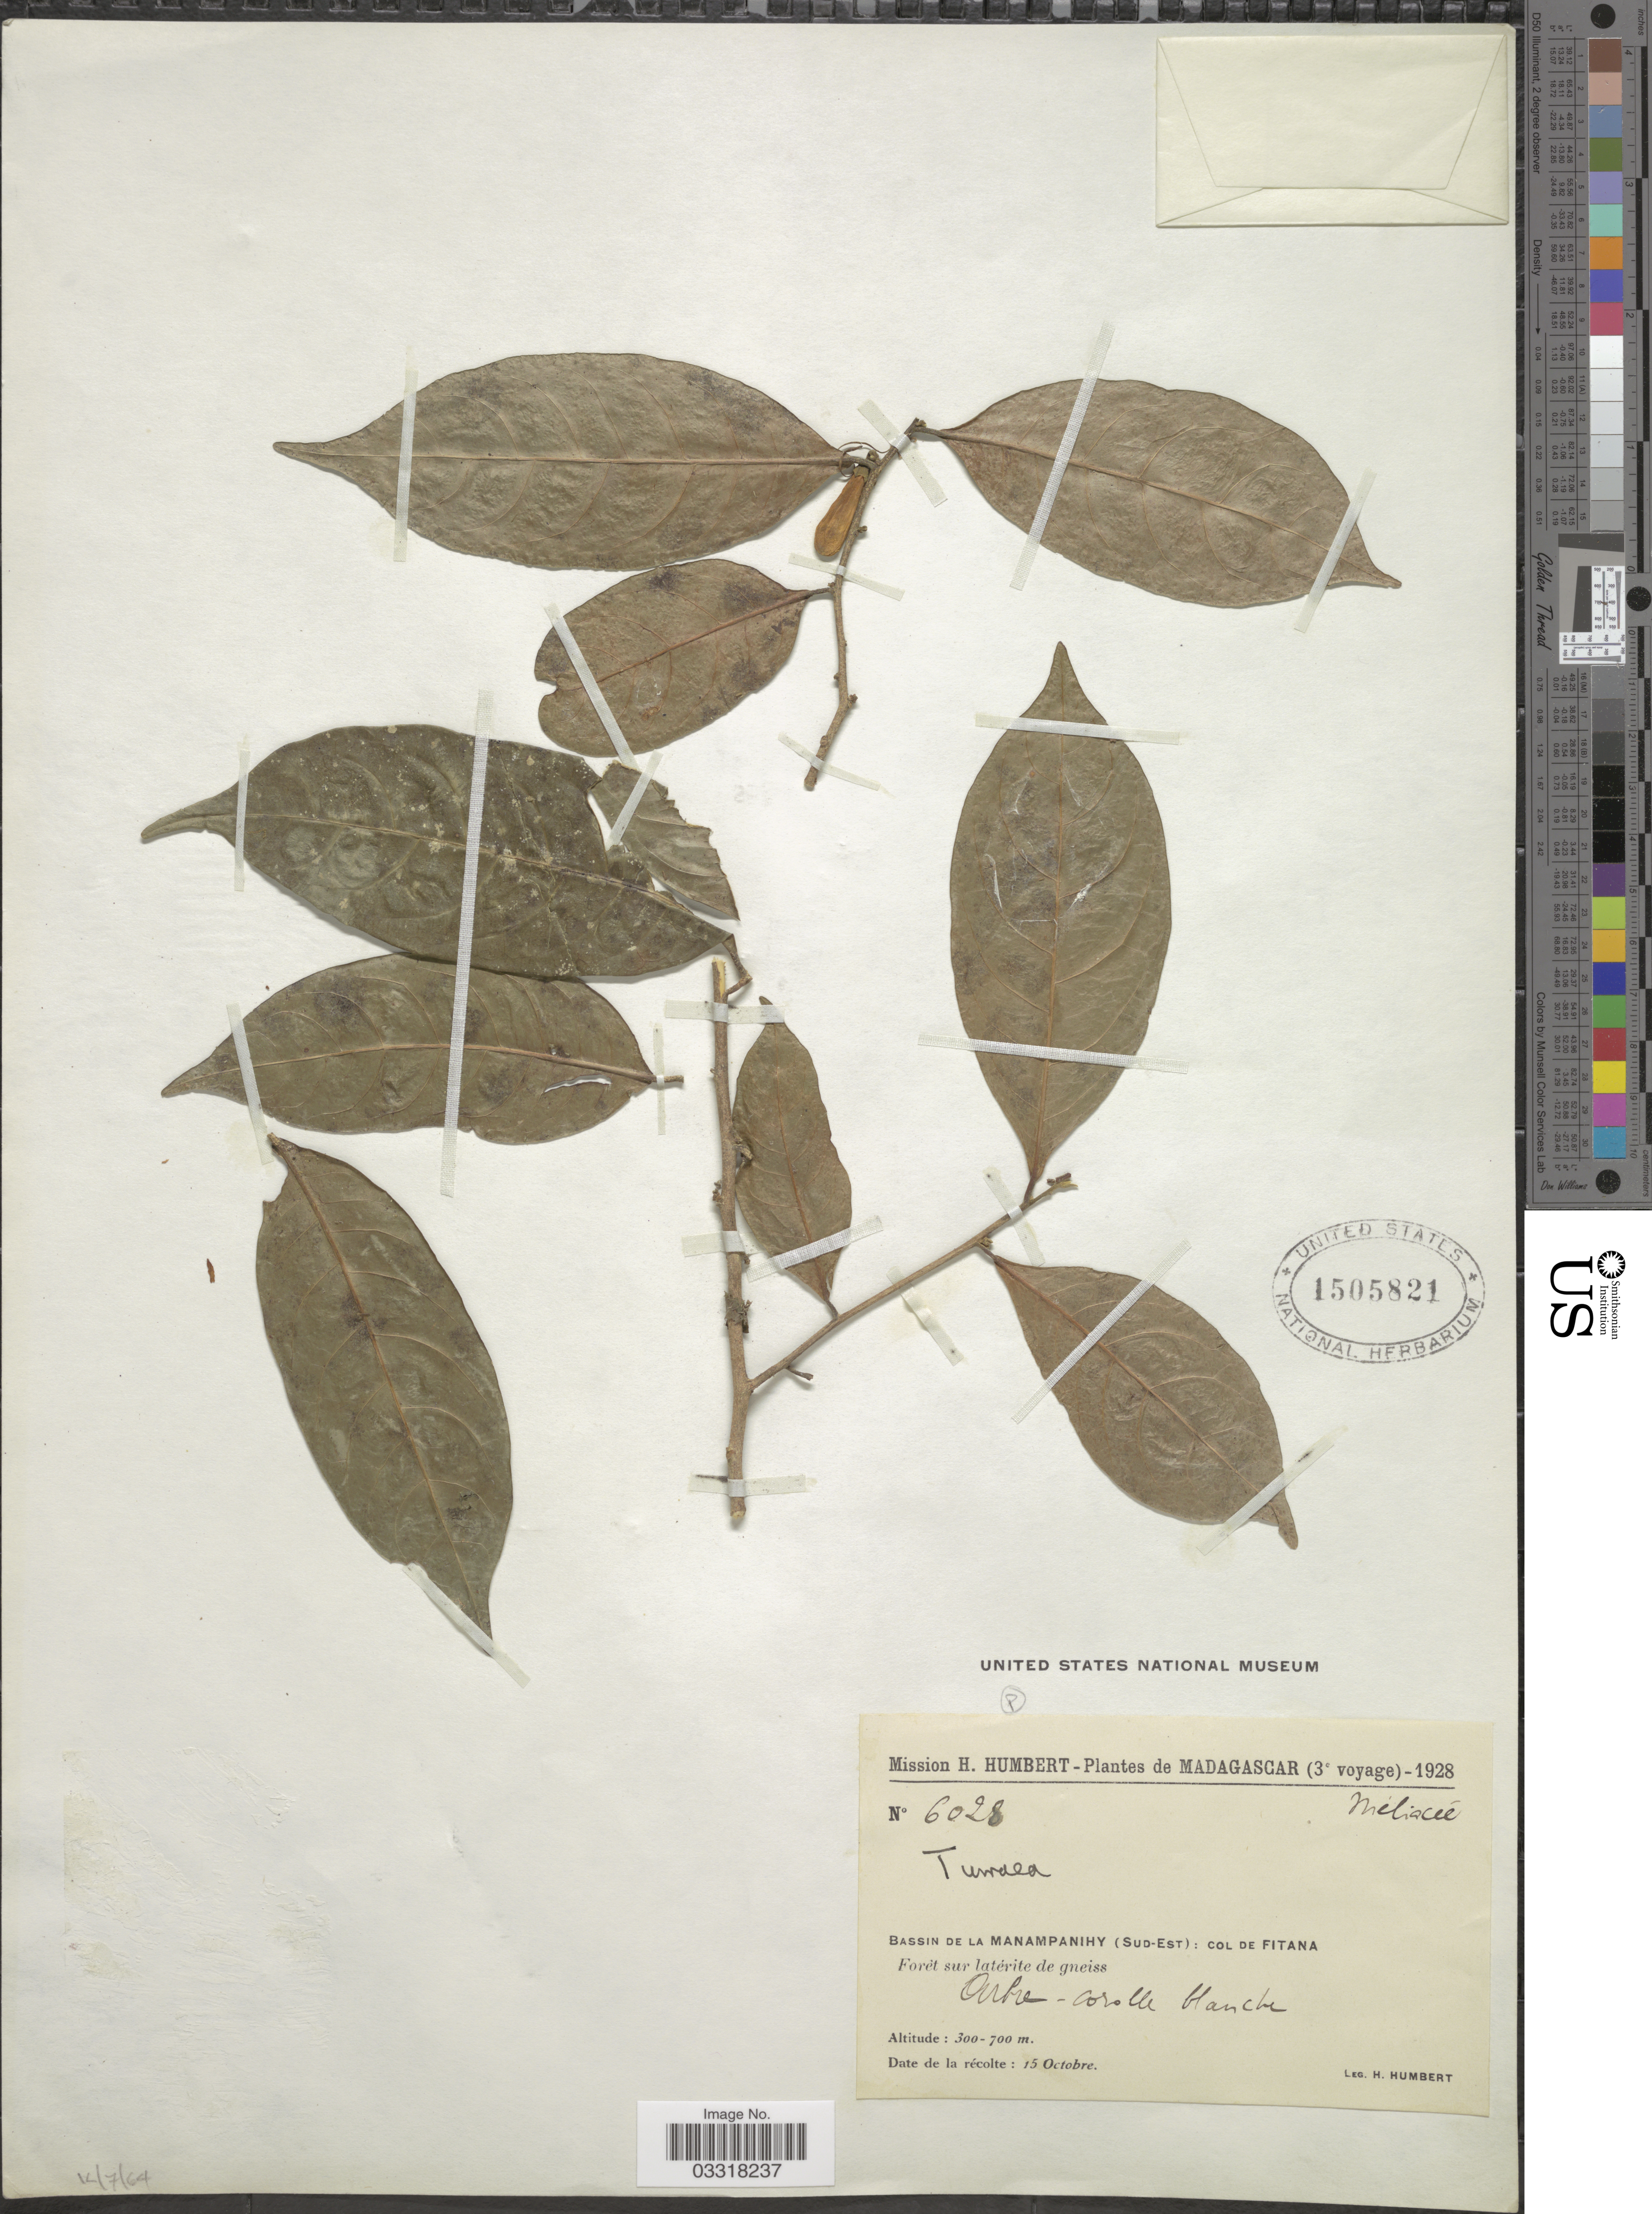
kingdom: Plantae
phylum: Tracheophyta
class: Magnoliopsida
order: Sapindales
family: Meliaceae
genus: Turraea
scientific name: Turraea sp.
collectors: H. Humbert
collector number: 6028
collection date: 1928-10-15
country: Madagascar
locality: Bassin de La Manampanihy (Sud-Est): col de Fitana. Forêt sur latérite de gneiss.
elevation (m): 300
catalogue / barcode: US 1505821